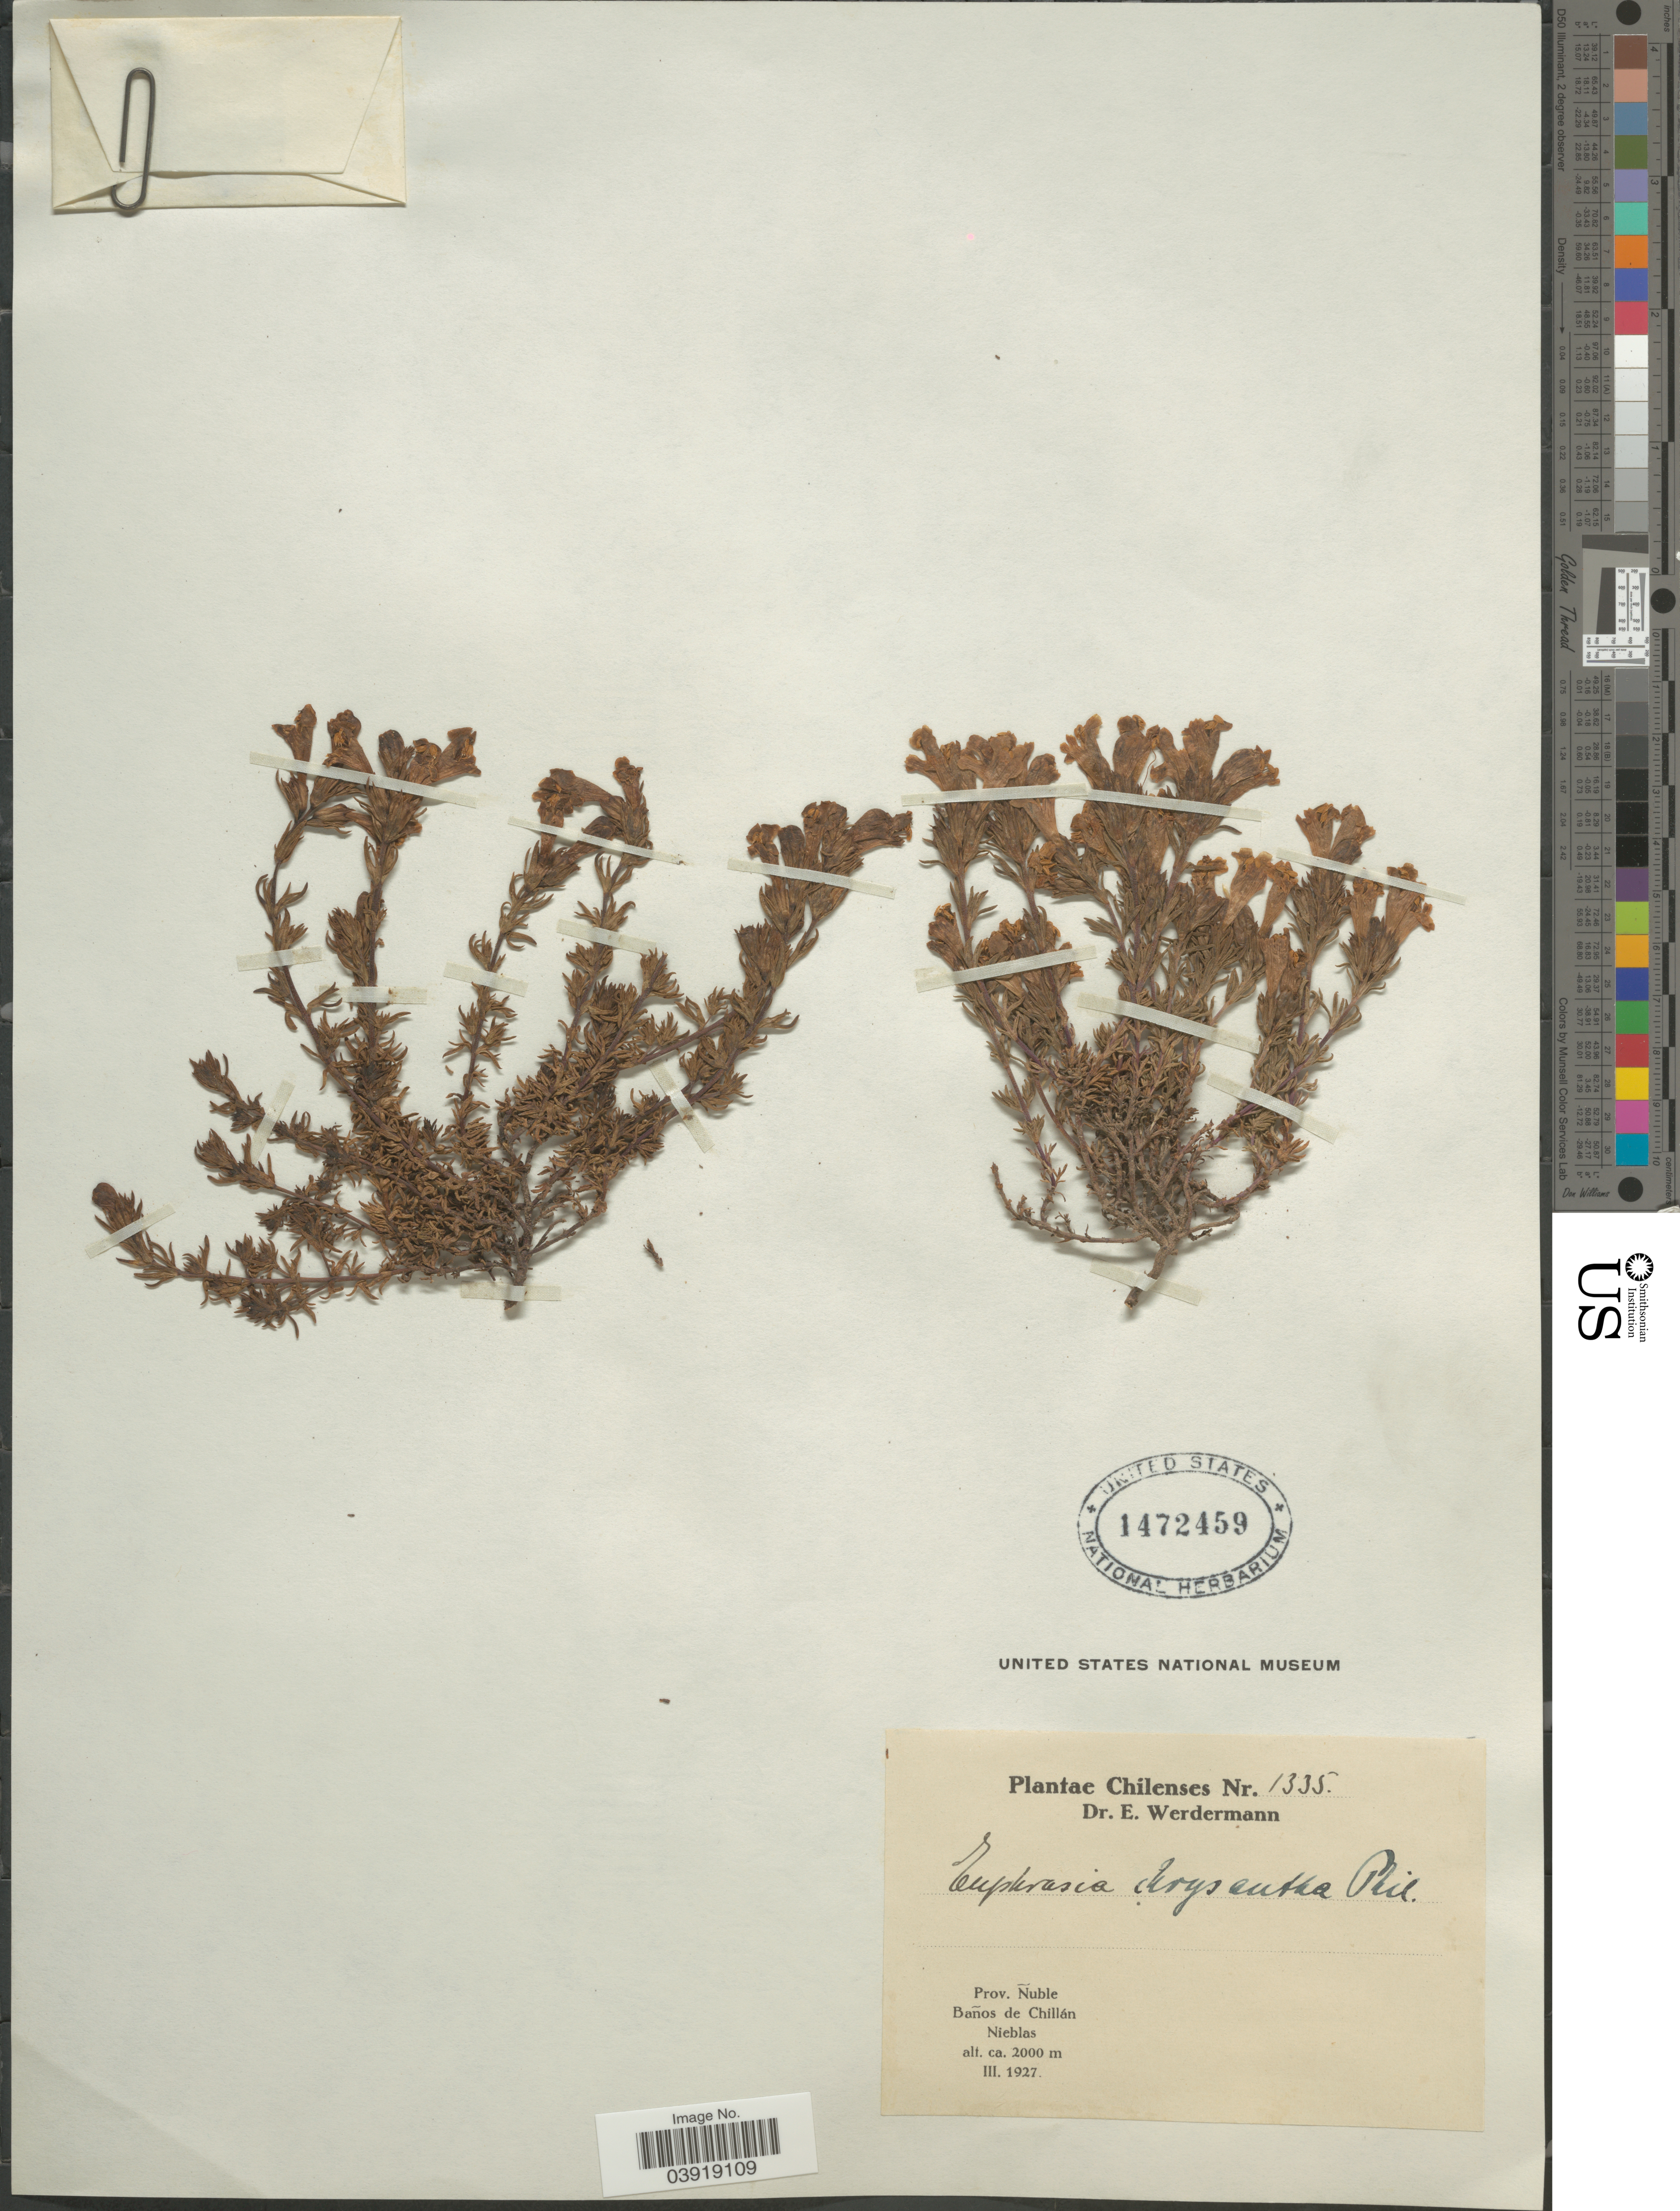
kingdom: Plantae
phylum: Tracheophyta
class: Magnoliopsida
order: Lamiales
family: Orobanchaceae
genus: Euphrasia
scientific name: Euphrasia chrysantha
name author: Phil.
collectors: E. Werdermann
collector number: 1335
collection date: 1927-03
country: Chile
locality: Prov. Ñuble. Baños de Chillán. Nieblas.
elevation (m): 2000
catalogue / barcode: US 1472459